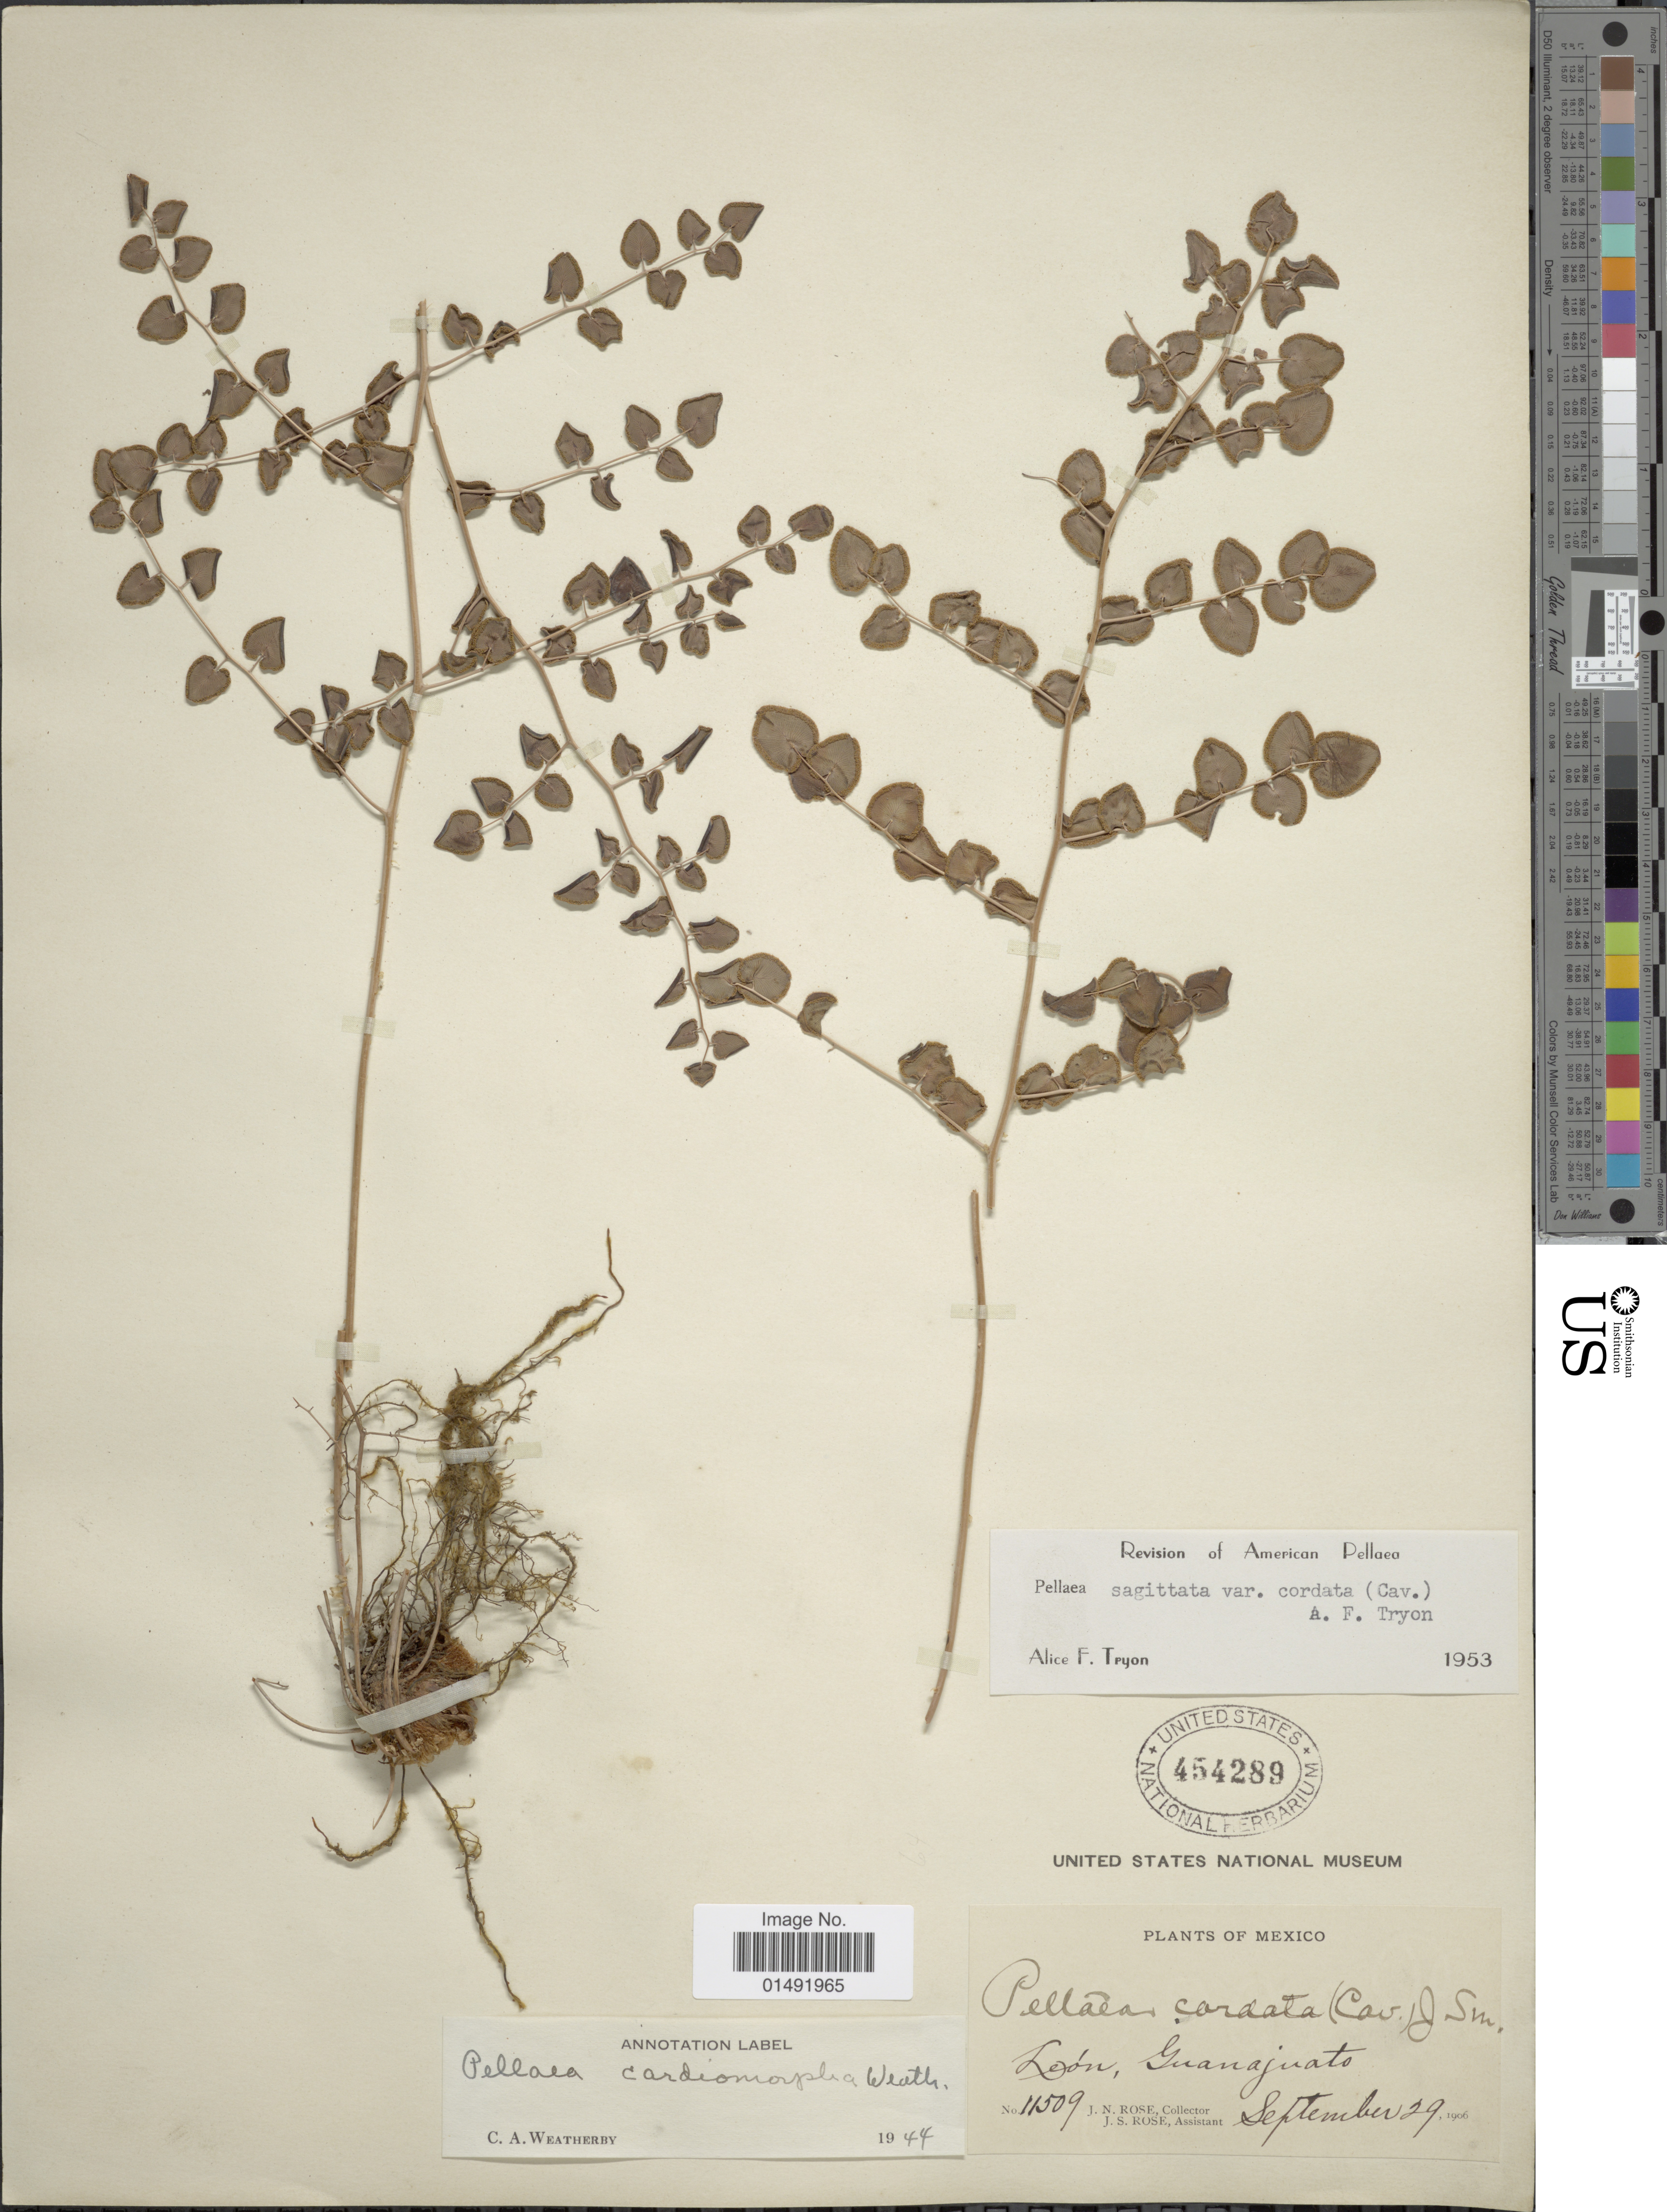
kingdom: Plantae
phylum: Tracheophyta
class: Polypodiopsida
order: Polypodiales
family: Pteridaceae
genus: Pellaea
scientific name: Pellaea sagittata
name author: (Cav.) Link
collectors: J. N. Rose & J. S. Rose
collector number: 11509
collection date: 1906-09-29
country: Mexico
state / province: Guanajuato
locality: León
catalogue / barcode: US 454289